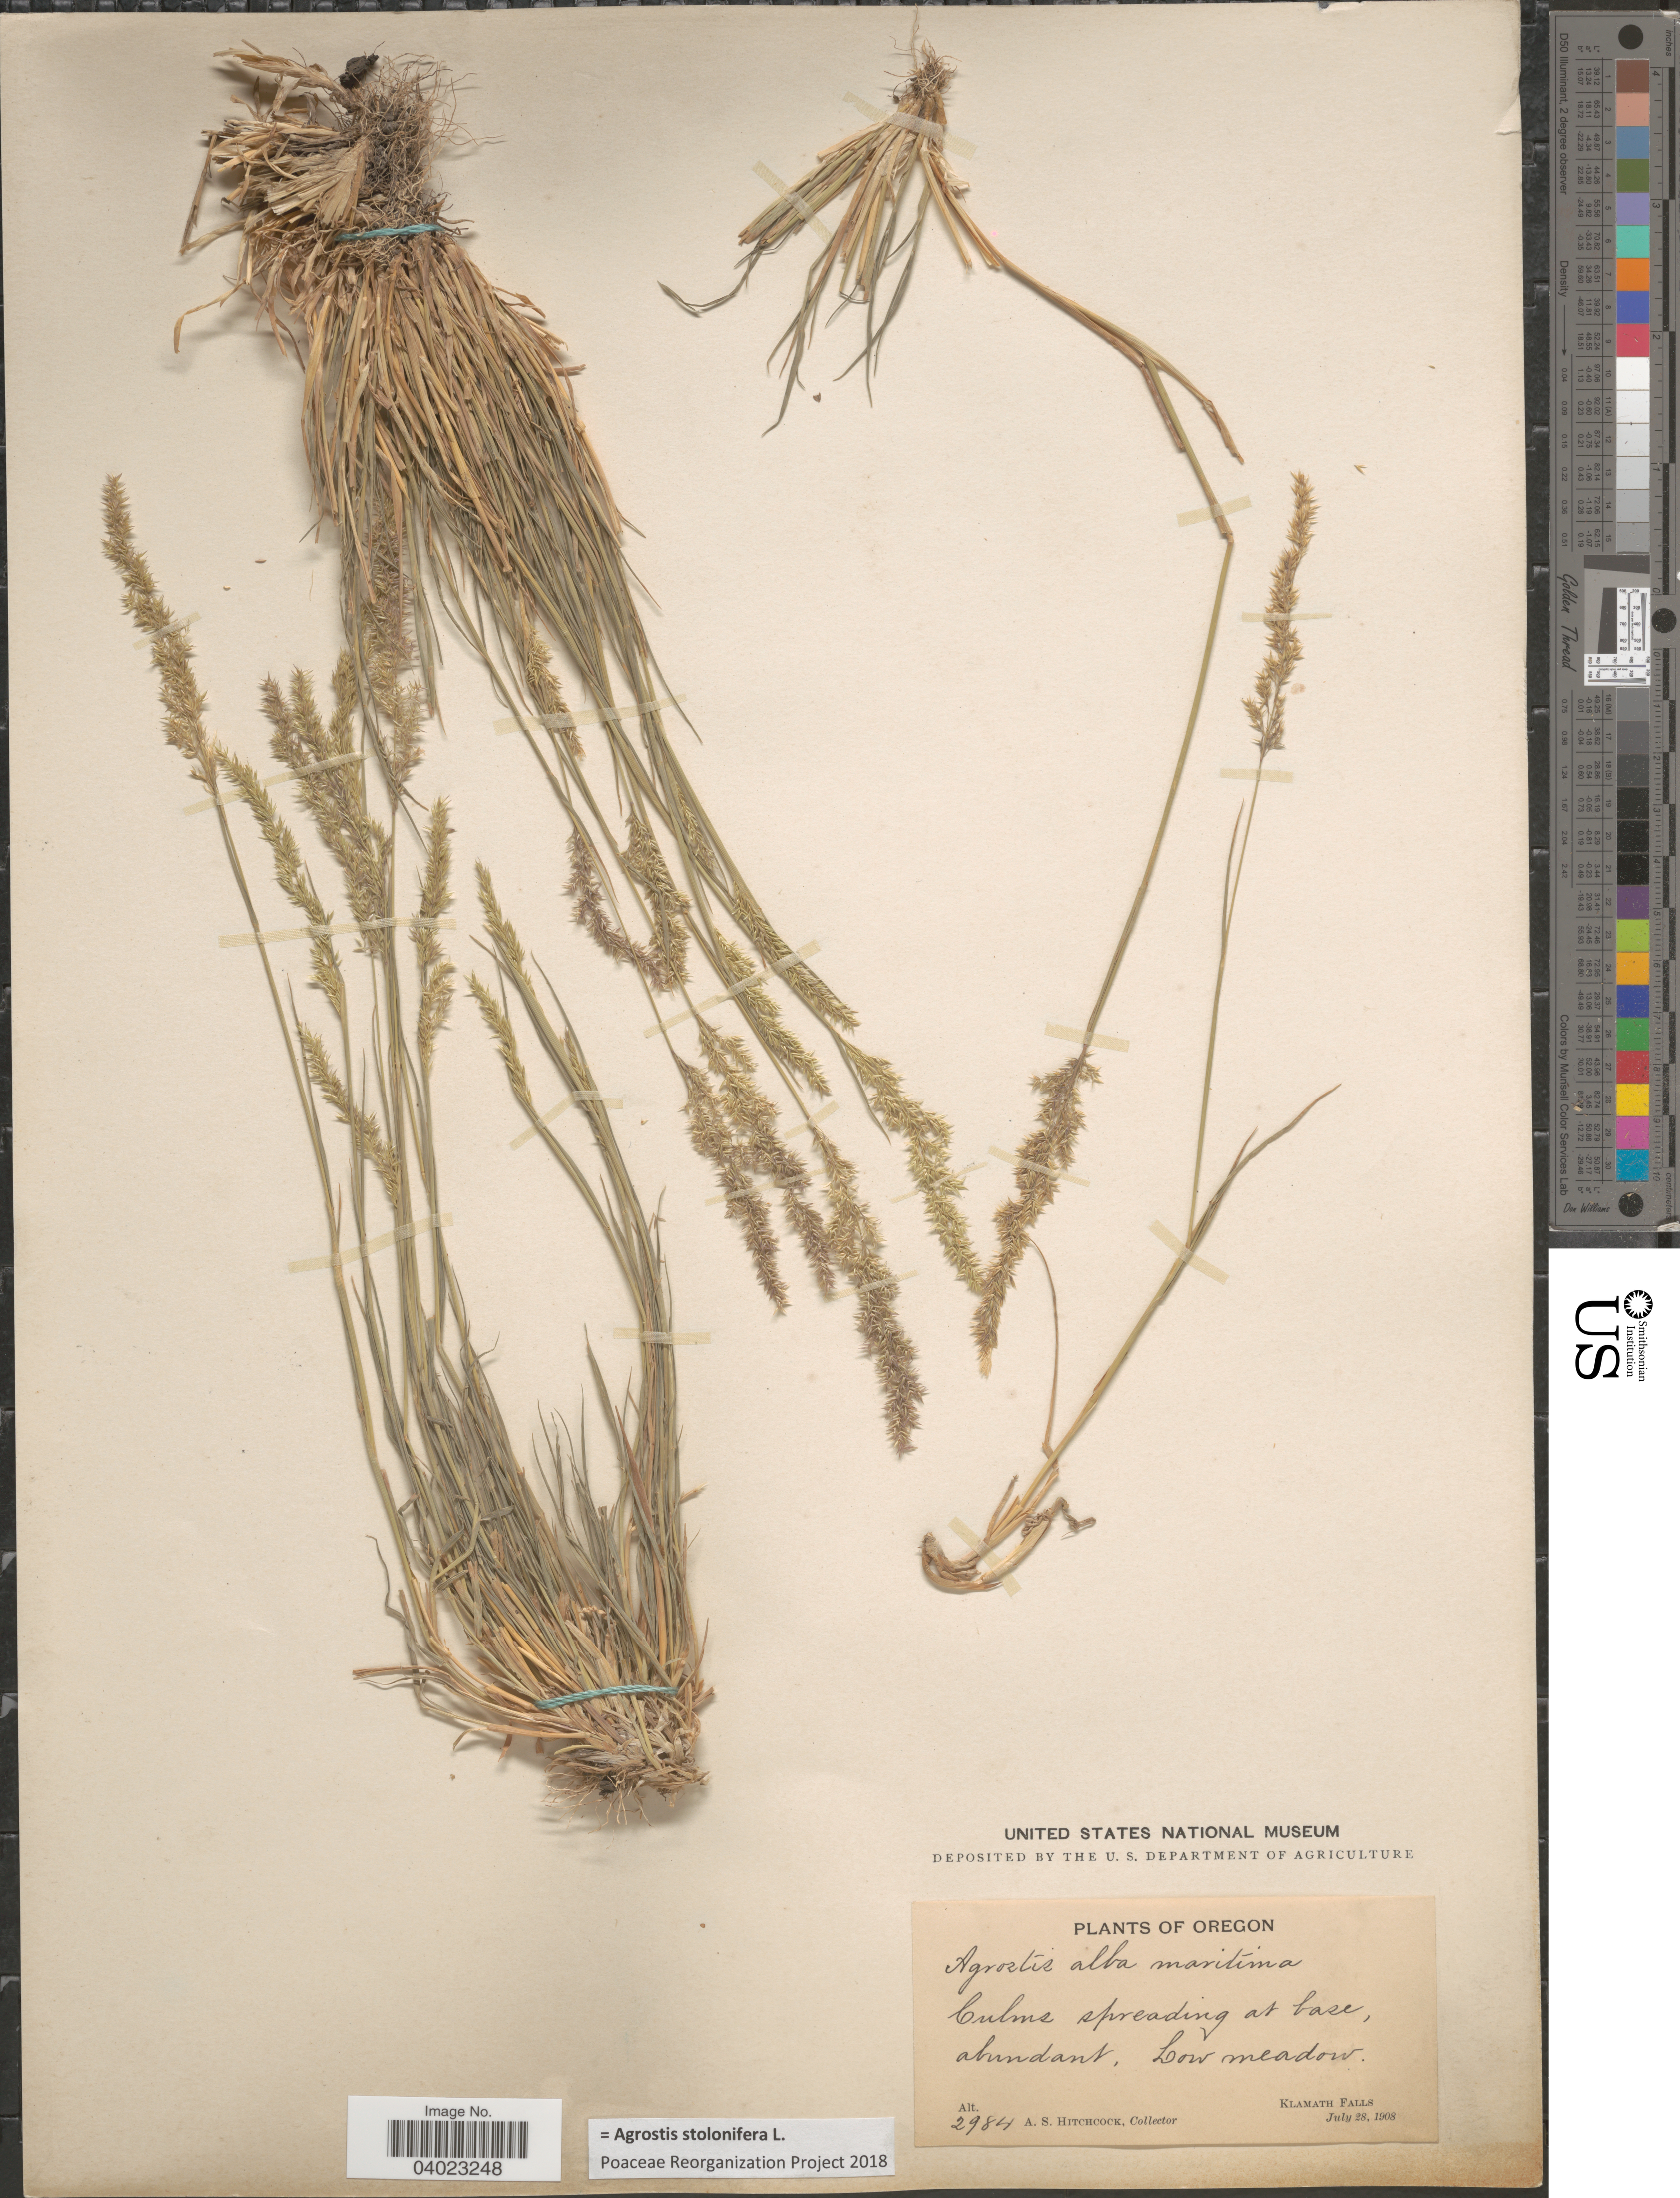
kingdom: Plantae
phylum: Tracheophyta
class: Liliopsida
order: Poales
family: Poaceae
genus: Agrostis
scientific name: Agrostis stolonifera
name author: L.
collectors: A. S. Hitchcock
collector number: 2984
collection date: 1908-07-28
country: United States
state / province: Oregon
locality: Culms spreading at base, abundant, Low meadows. Klamath Falls.